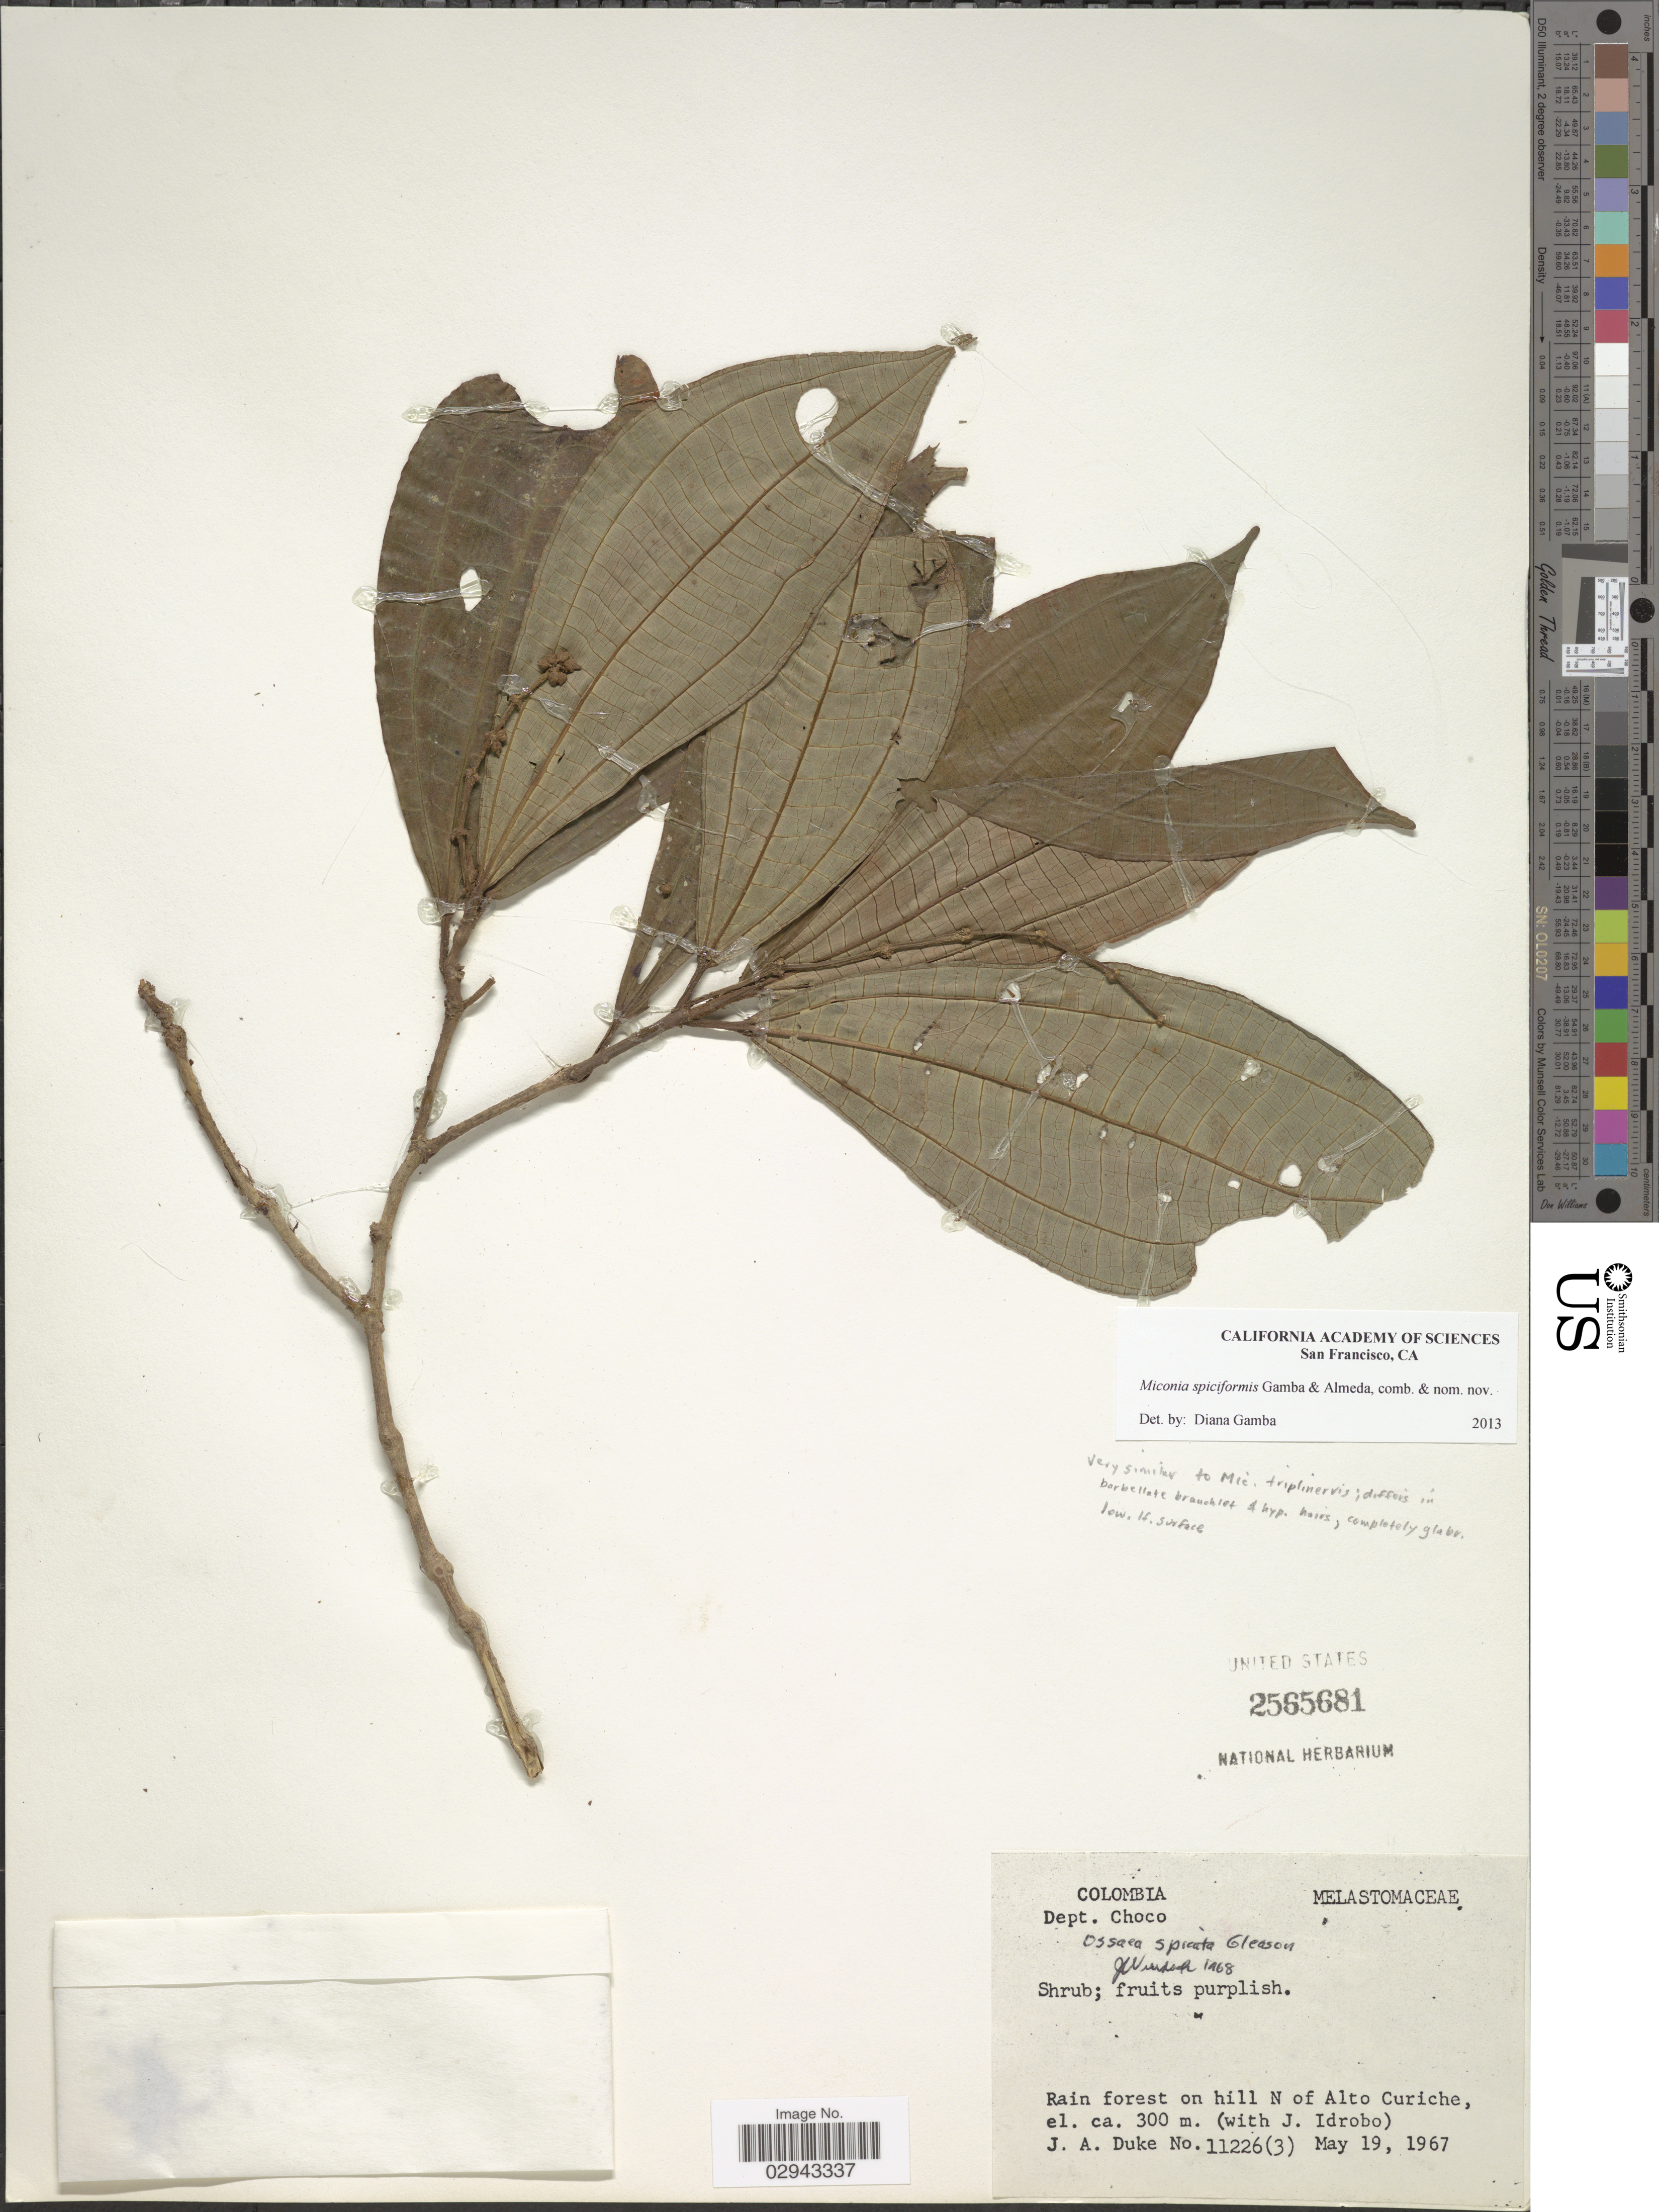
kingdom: Plantae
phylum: Tracheophyta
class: Magnoliopsida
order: Myrtales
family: Melastomataceae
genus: Miconia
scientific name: Miconia spiciformis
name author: Gamba & Almeda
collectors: J. A. Duke & J. M. Idrobo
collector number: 11226(3)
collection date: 1967-05-19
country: Colombia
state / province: Chocó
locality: Dept. Choco. Rain forest on hill N of Alto Curiche.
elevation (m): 300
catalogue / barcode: US 2565681